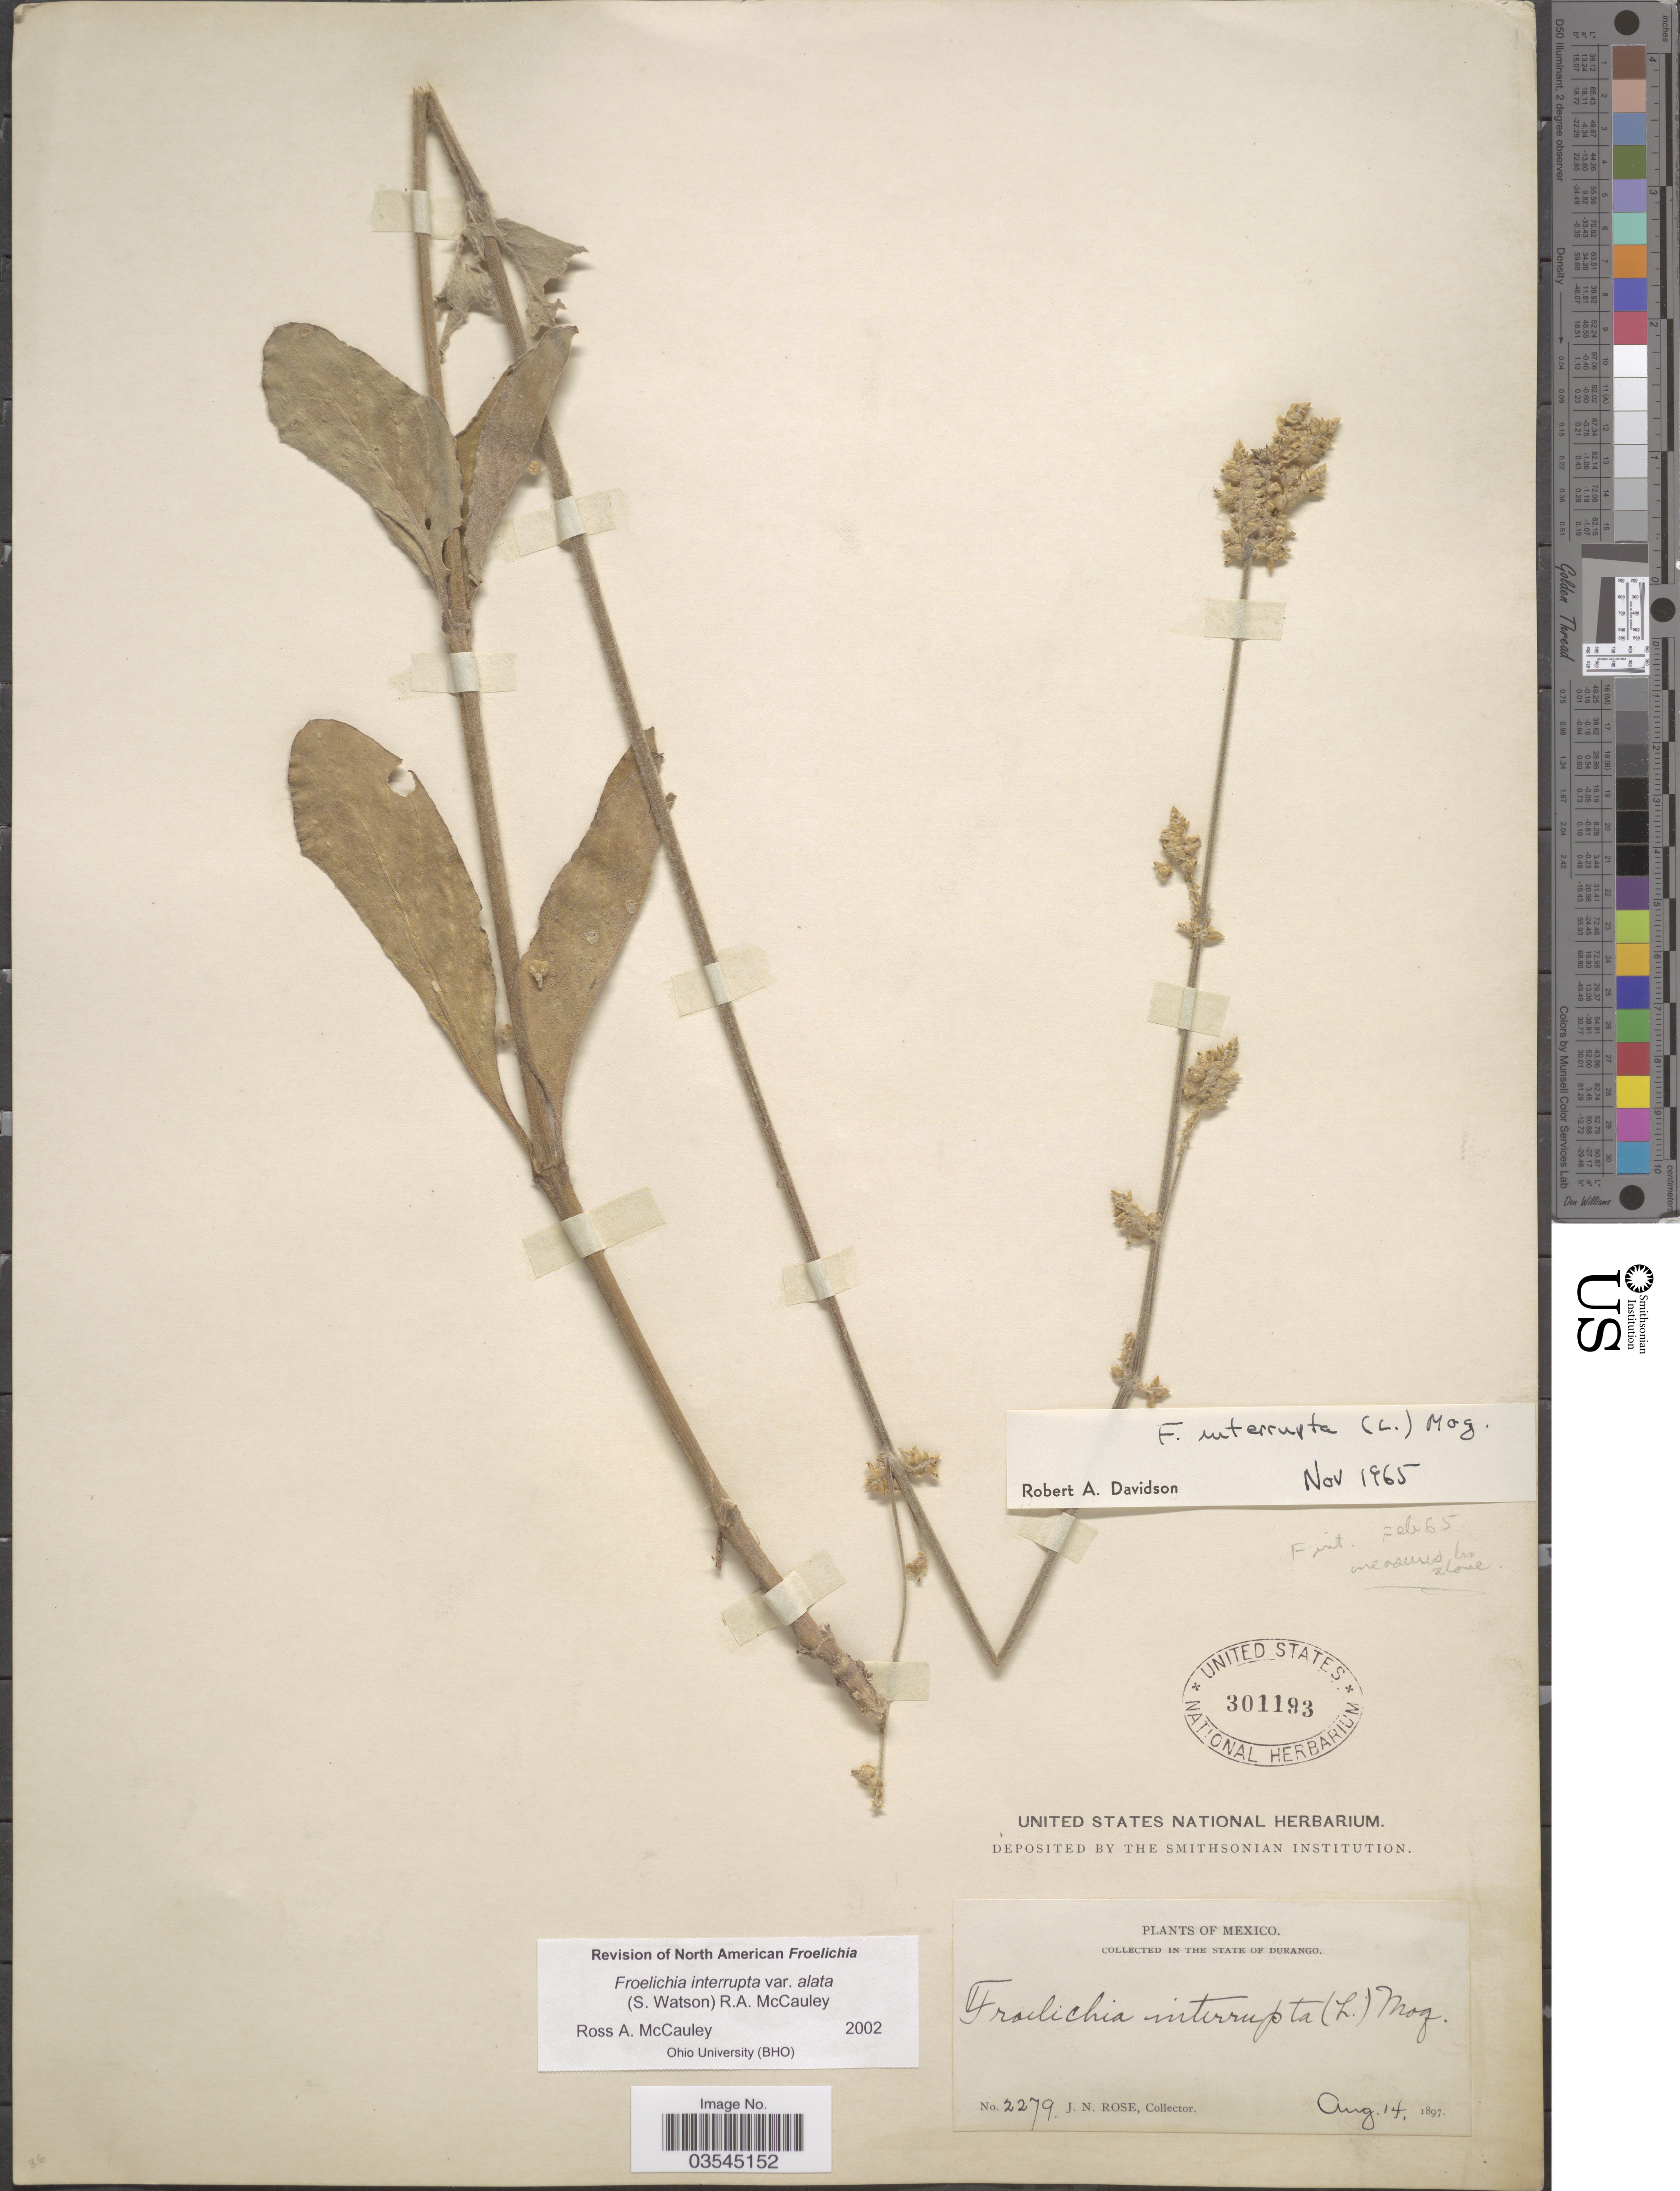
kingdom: Plantae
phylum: Tracheophyta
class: Magnoliopsida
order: Caryophyllales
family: Amaranthaceae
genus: Froelichia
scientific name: Froelichia interrupta var. alata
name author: (S. Watson) R.A. McCauley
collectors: J. N. Rose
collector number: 2279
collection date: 1897-08-14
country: Mexico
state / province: Durango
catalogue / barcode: US 301193